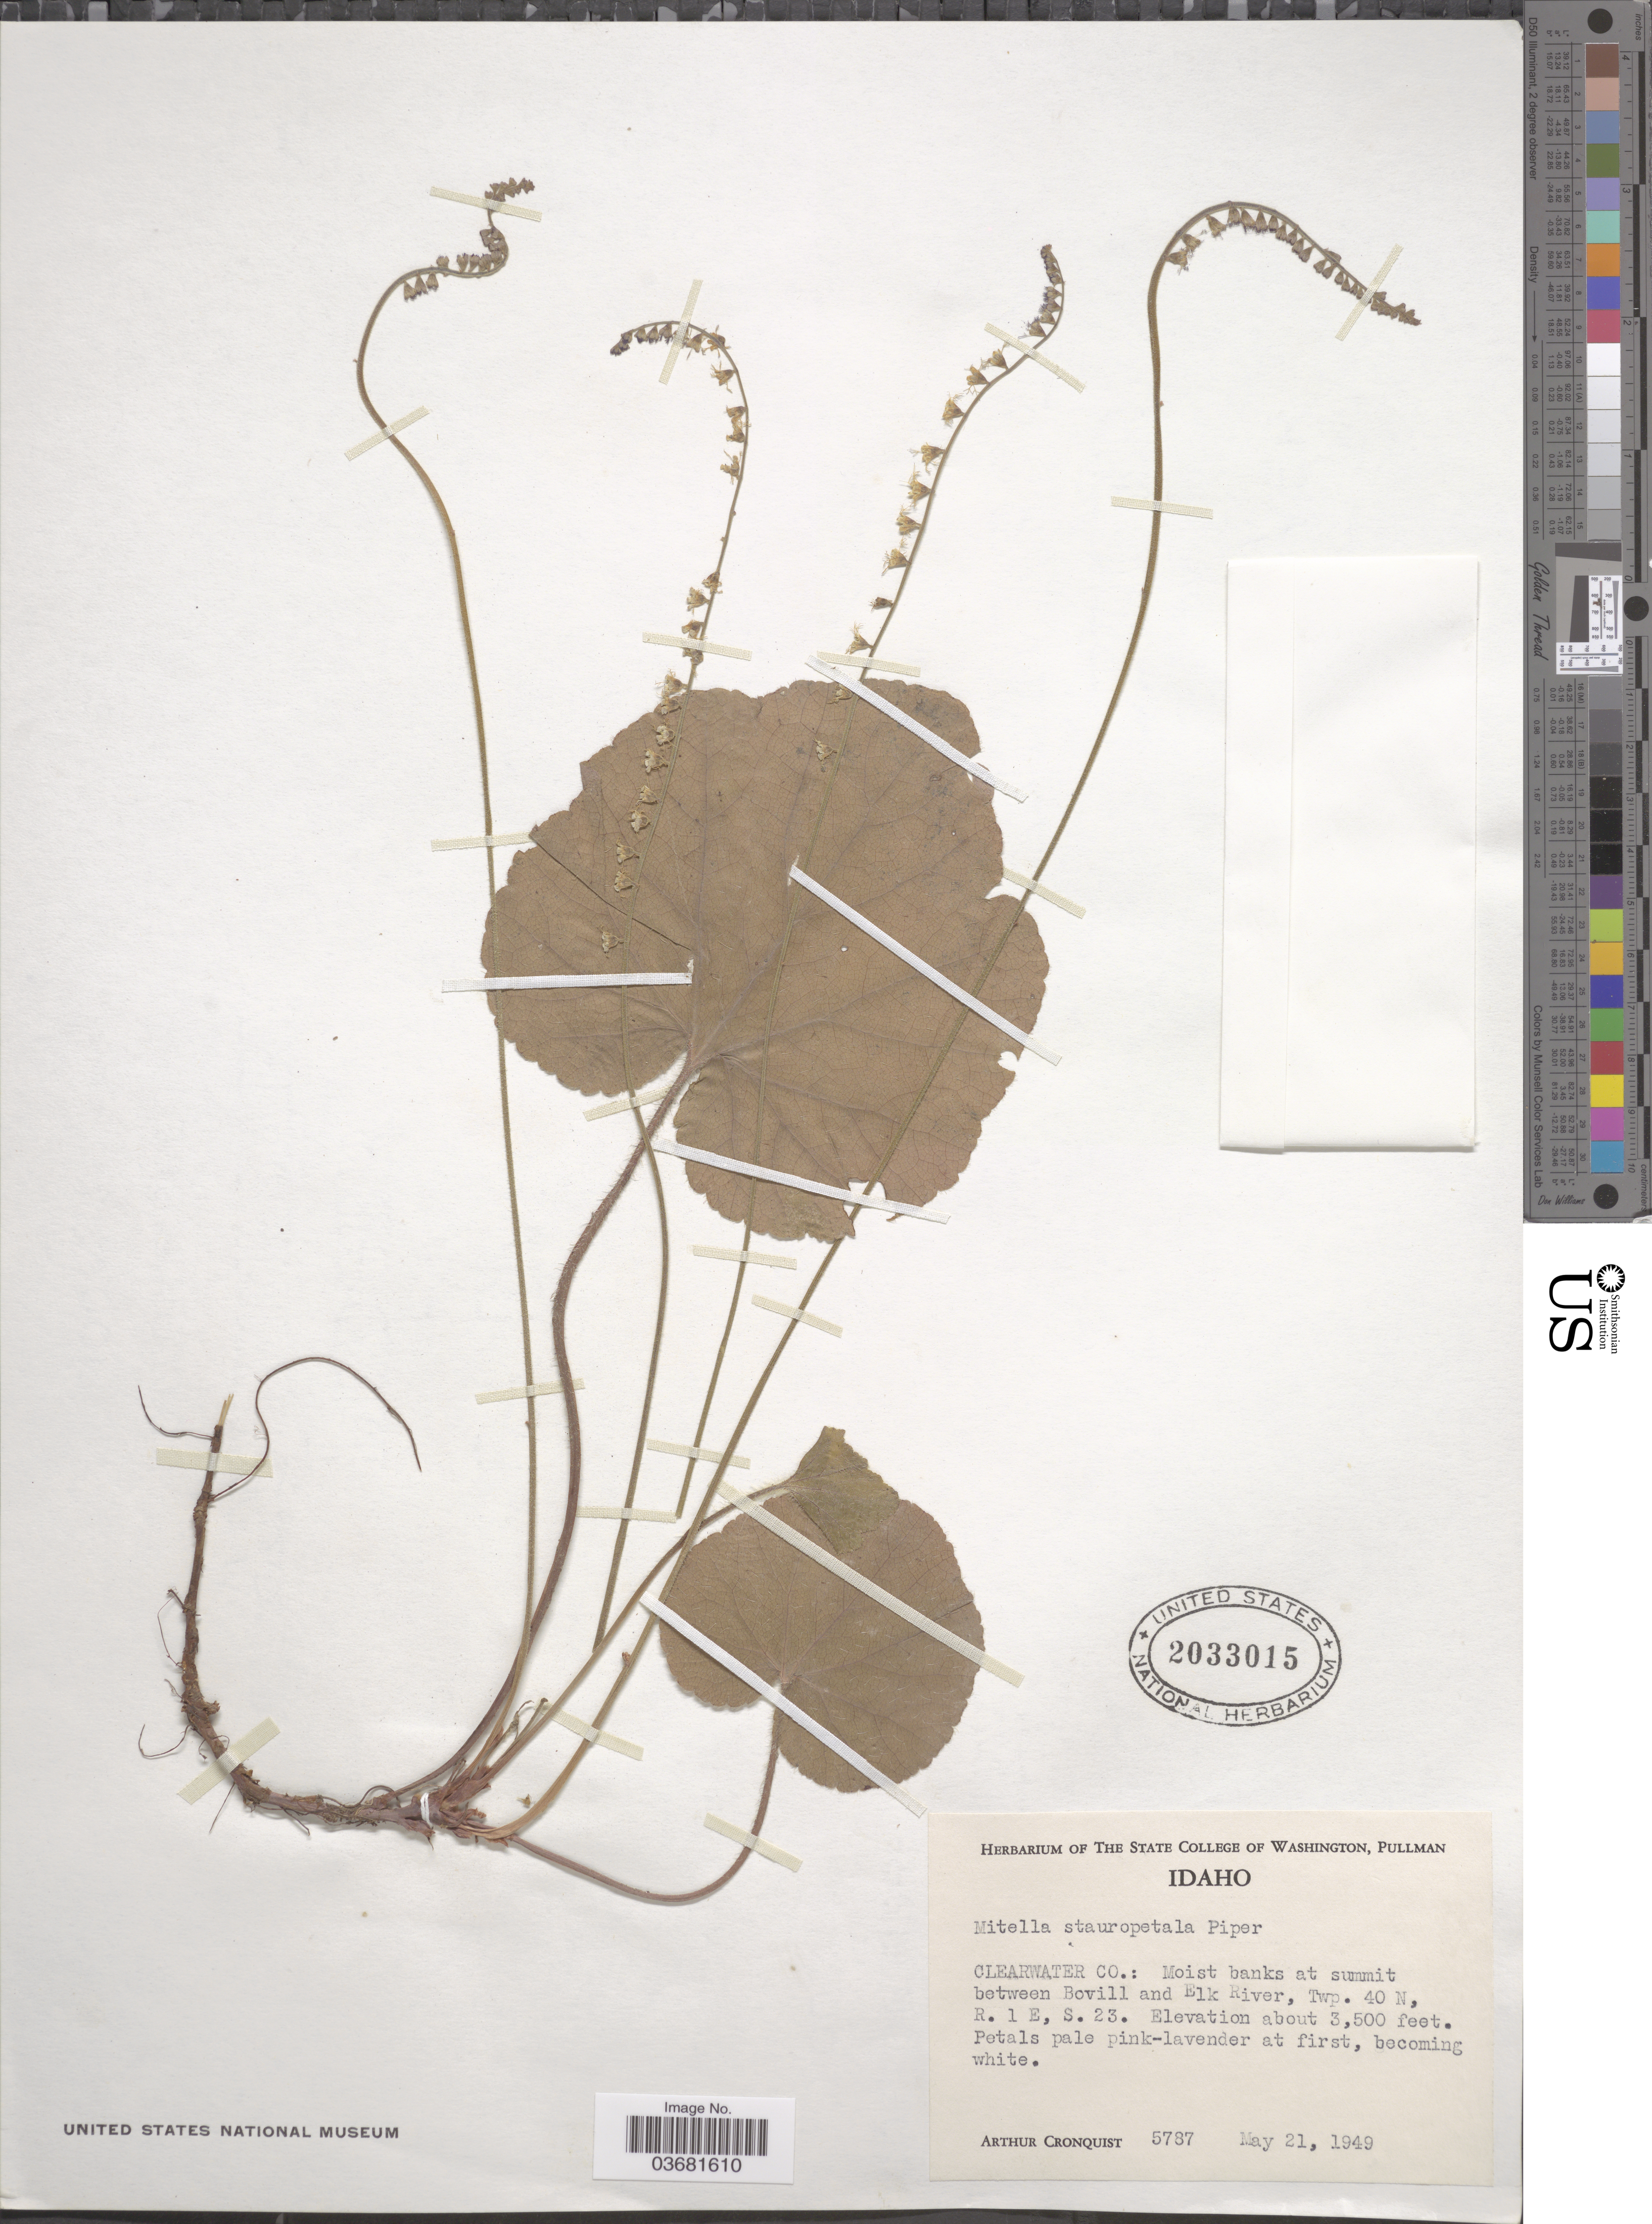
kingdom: Plantae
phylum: Tracheophyta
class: Magnoliopsida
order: Saxifragales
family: Saxifragaceae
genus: Mitella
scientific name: Mitella stauropetala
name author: Piper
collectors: A. J. Cronquist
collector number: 5787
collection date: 1949-05-21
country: United States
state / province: Idaho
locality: Clearwater Co.: Moist banks at summit between Bovill and Elk River, Twp. 40 N, R. 1 E, S. 23.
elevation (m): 1067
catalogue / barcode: US 2033015